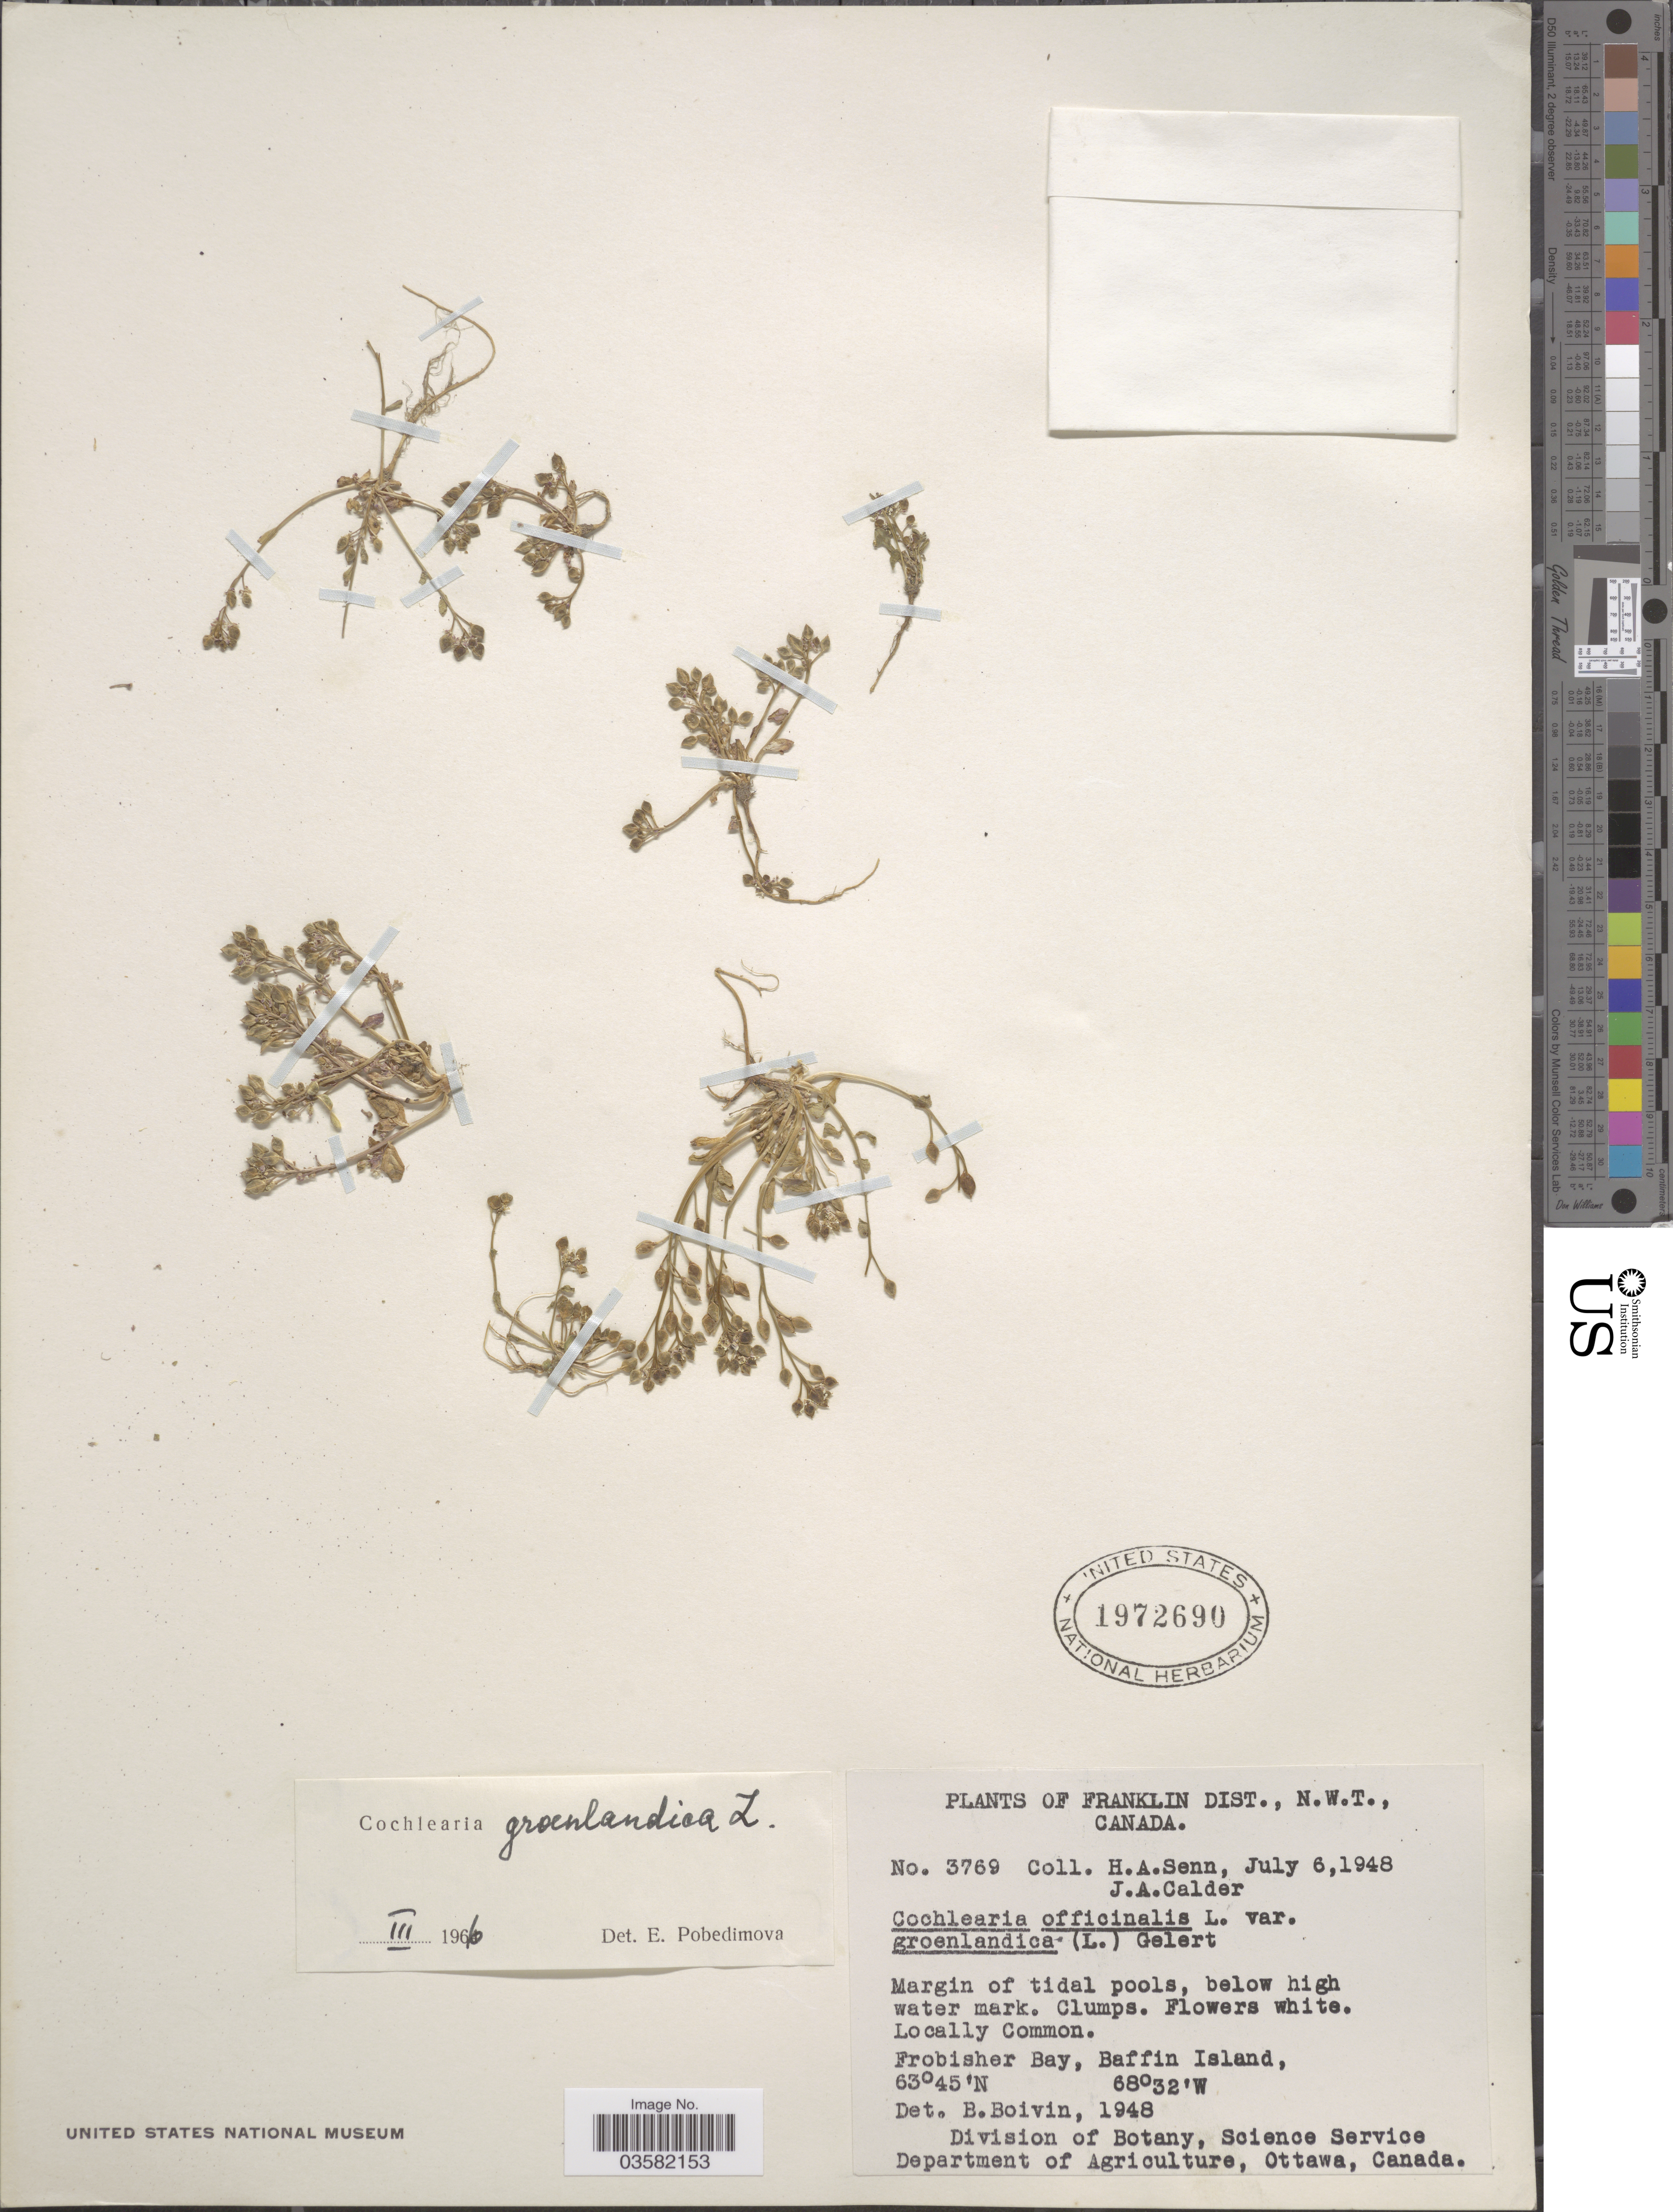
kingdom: Plantae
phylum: Tracheophyta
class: Magnoliopsida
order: Brassicales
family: Brassicaceae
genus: Cochlearia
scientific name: Cochlearia groenlandica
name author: L.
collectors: H. Senn & J. A. Calder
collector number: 3769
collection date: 1948-07-06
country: Canada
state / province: Northwest Territories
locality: Franklin Dist. Frobisher Bay, Baffin Island.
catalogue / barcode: US 1972690